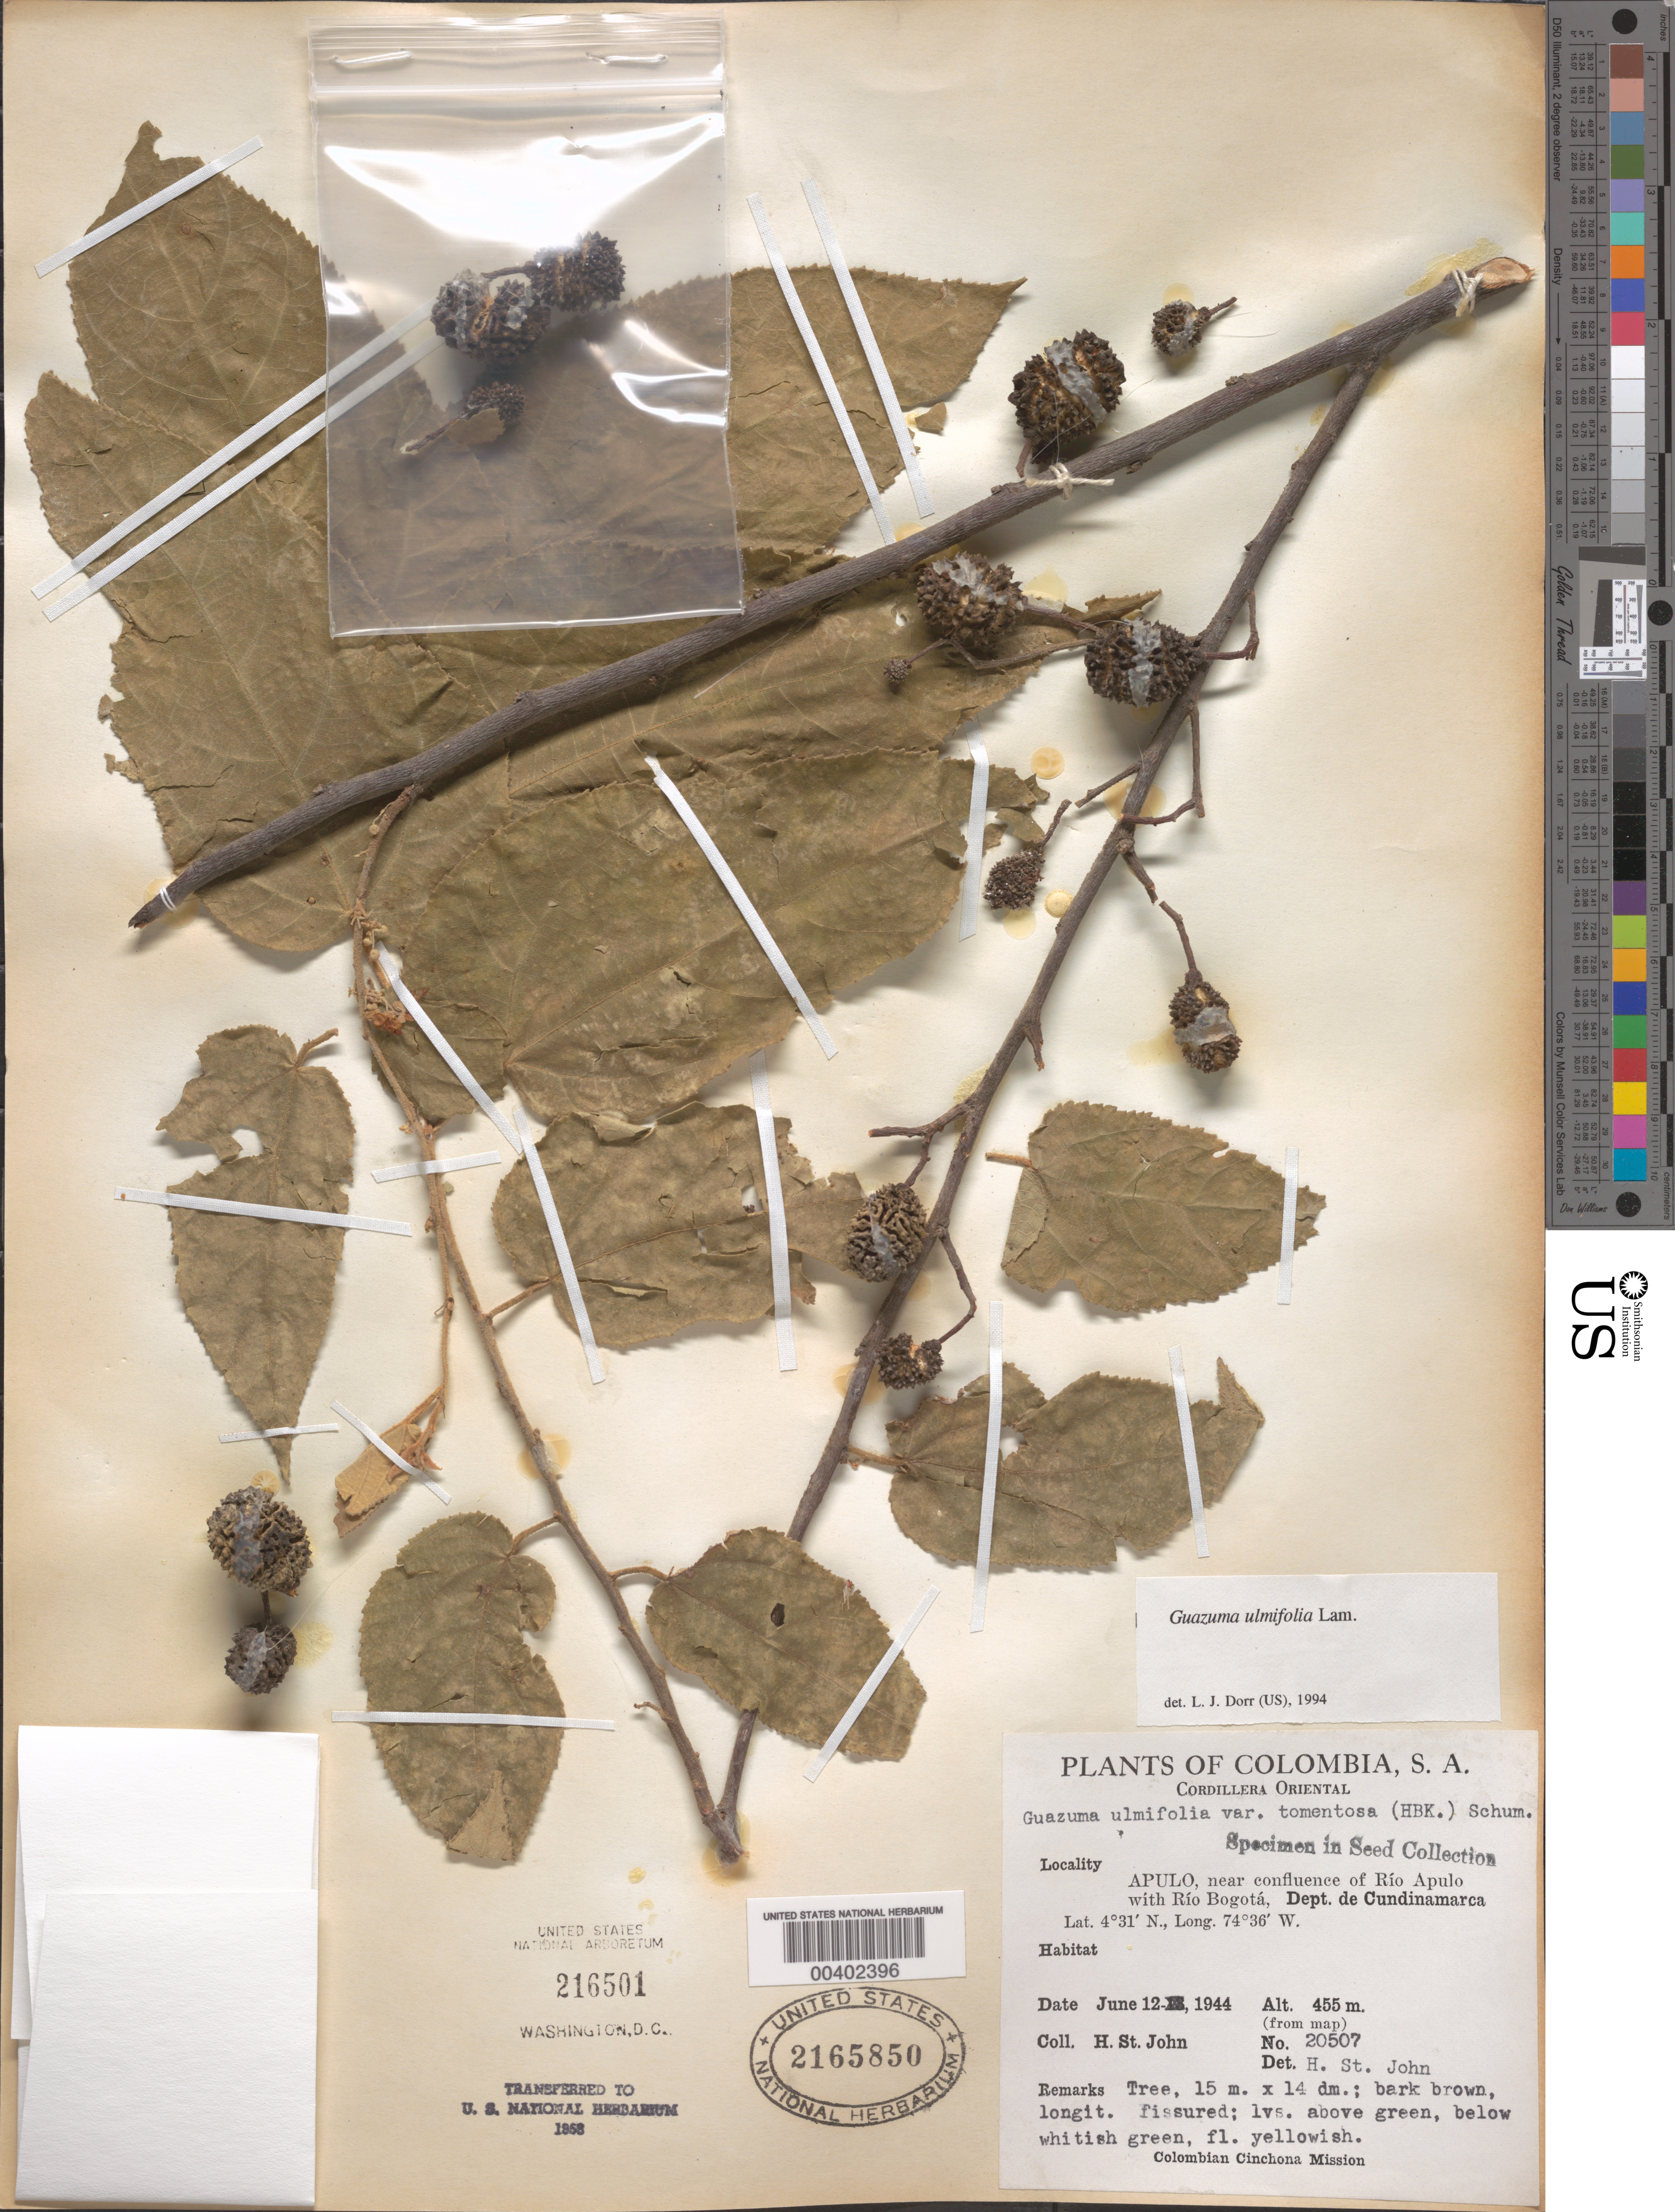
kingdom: Plantae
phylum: Tracheophyta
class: Magnoliopsida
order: Malvales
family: Malvaceae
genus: Guazuma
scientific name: Guazuma ulmifolia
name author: Lam.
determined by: Dorr, L. J., (BOT), Smithsonian Institution - National Museum of Natural History (UNITED STATES)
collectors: H. St. John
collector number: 20507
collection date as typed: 12 Jun 1944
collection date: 1944-06-12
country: Colombia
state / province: Cundinamarca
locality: Apulo, near confluence of Río Apulo with Río Bogotá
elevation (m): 455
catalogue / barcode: US 2165850